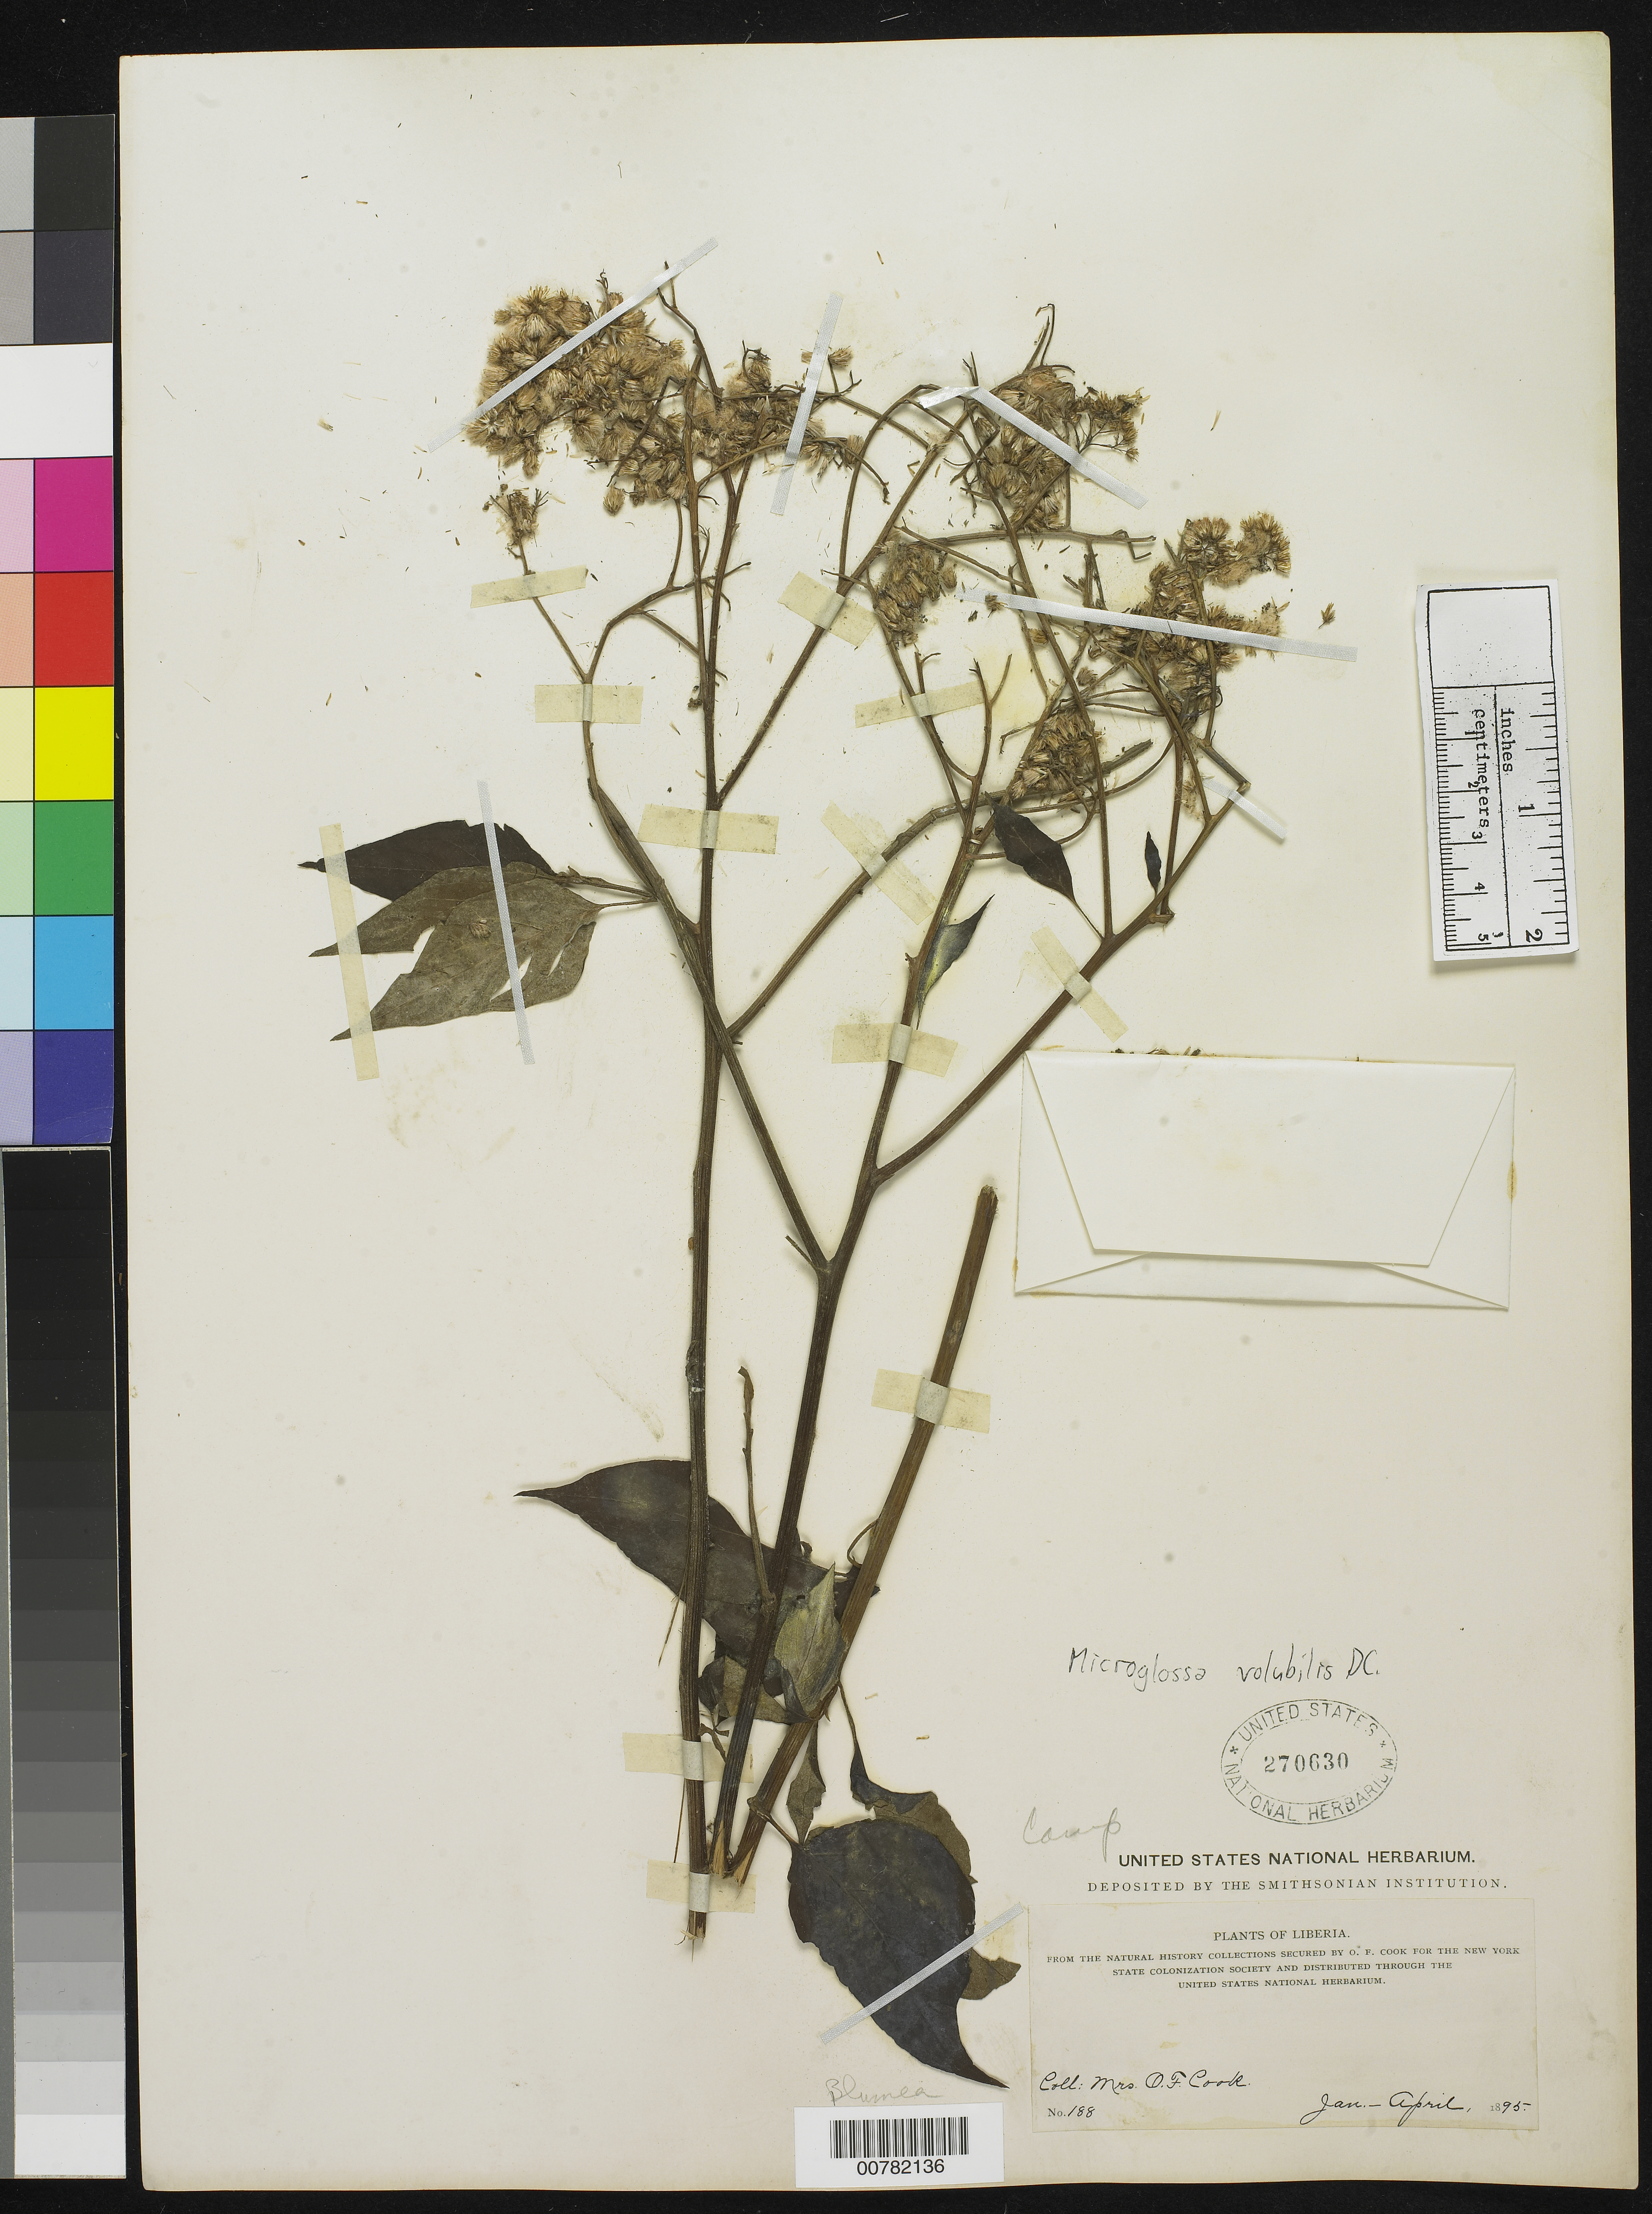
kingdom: Plantae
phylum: Tracheophyta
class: Magnoliopsida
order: Asterales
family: Asteraceae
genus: Microglossa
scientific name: Microglossa volubilis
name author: DC.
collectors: Alice C. Cook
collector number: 188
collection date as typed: Jan 1895 to -- Apr 1895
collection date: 1895-01/1895-04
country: Liberia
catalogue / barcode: US 270630